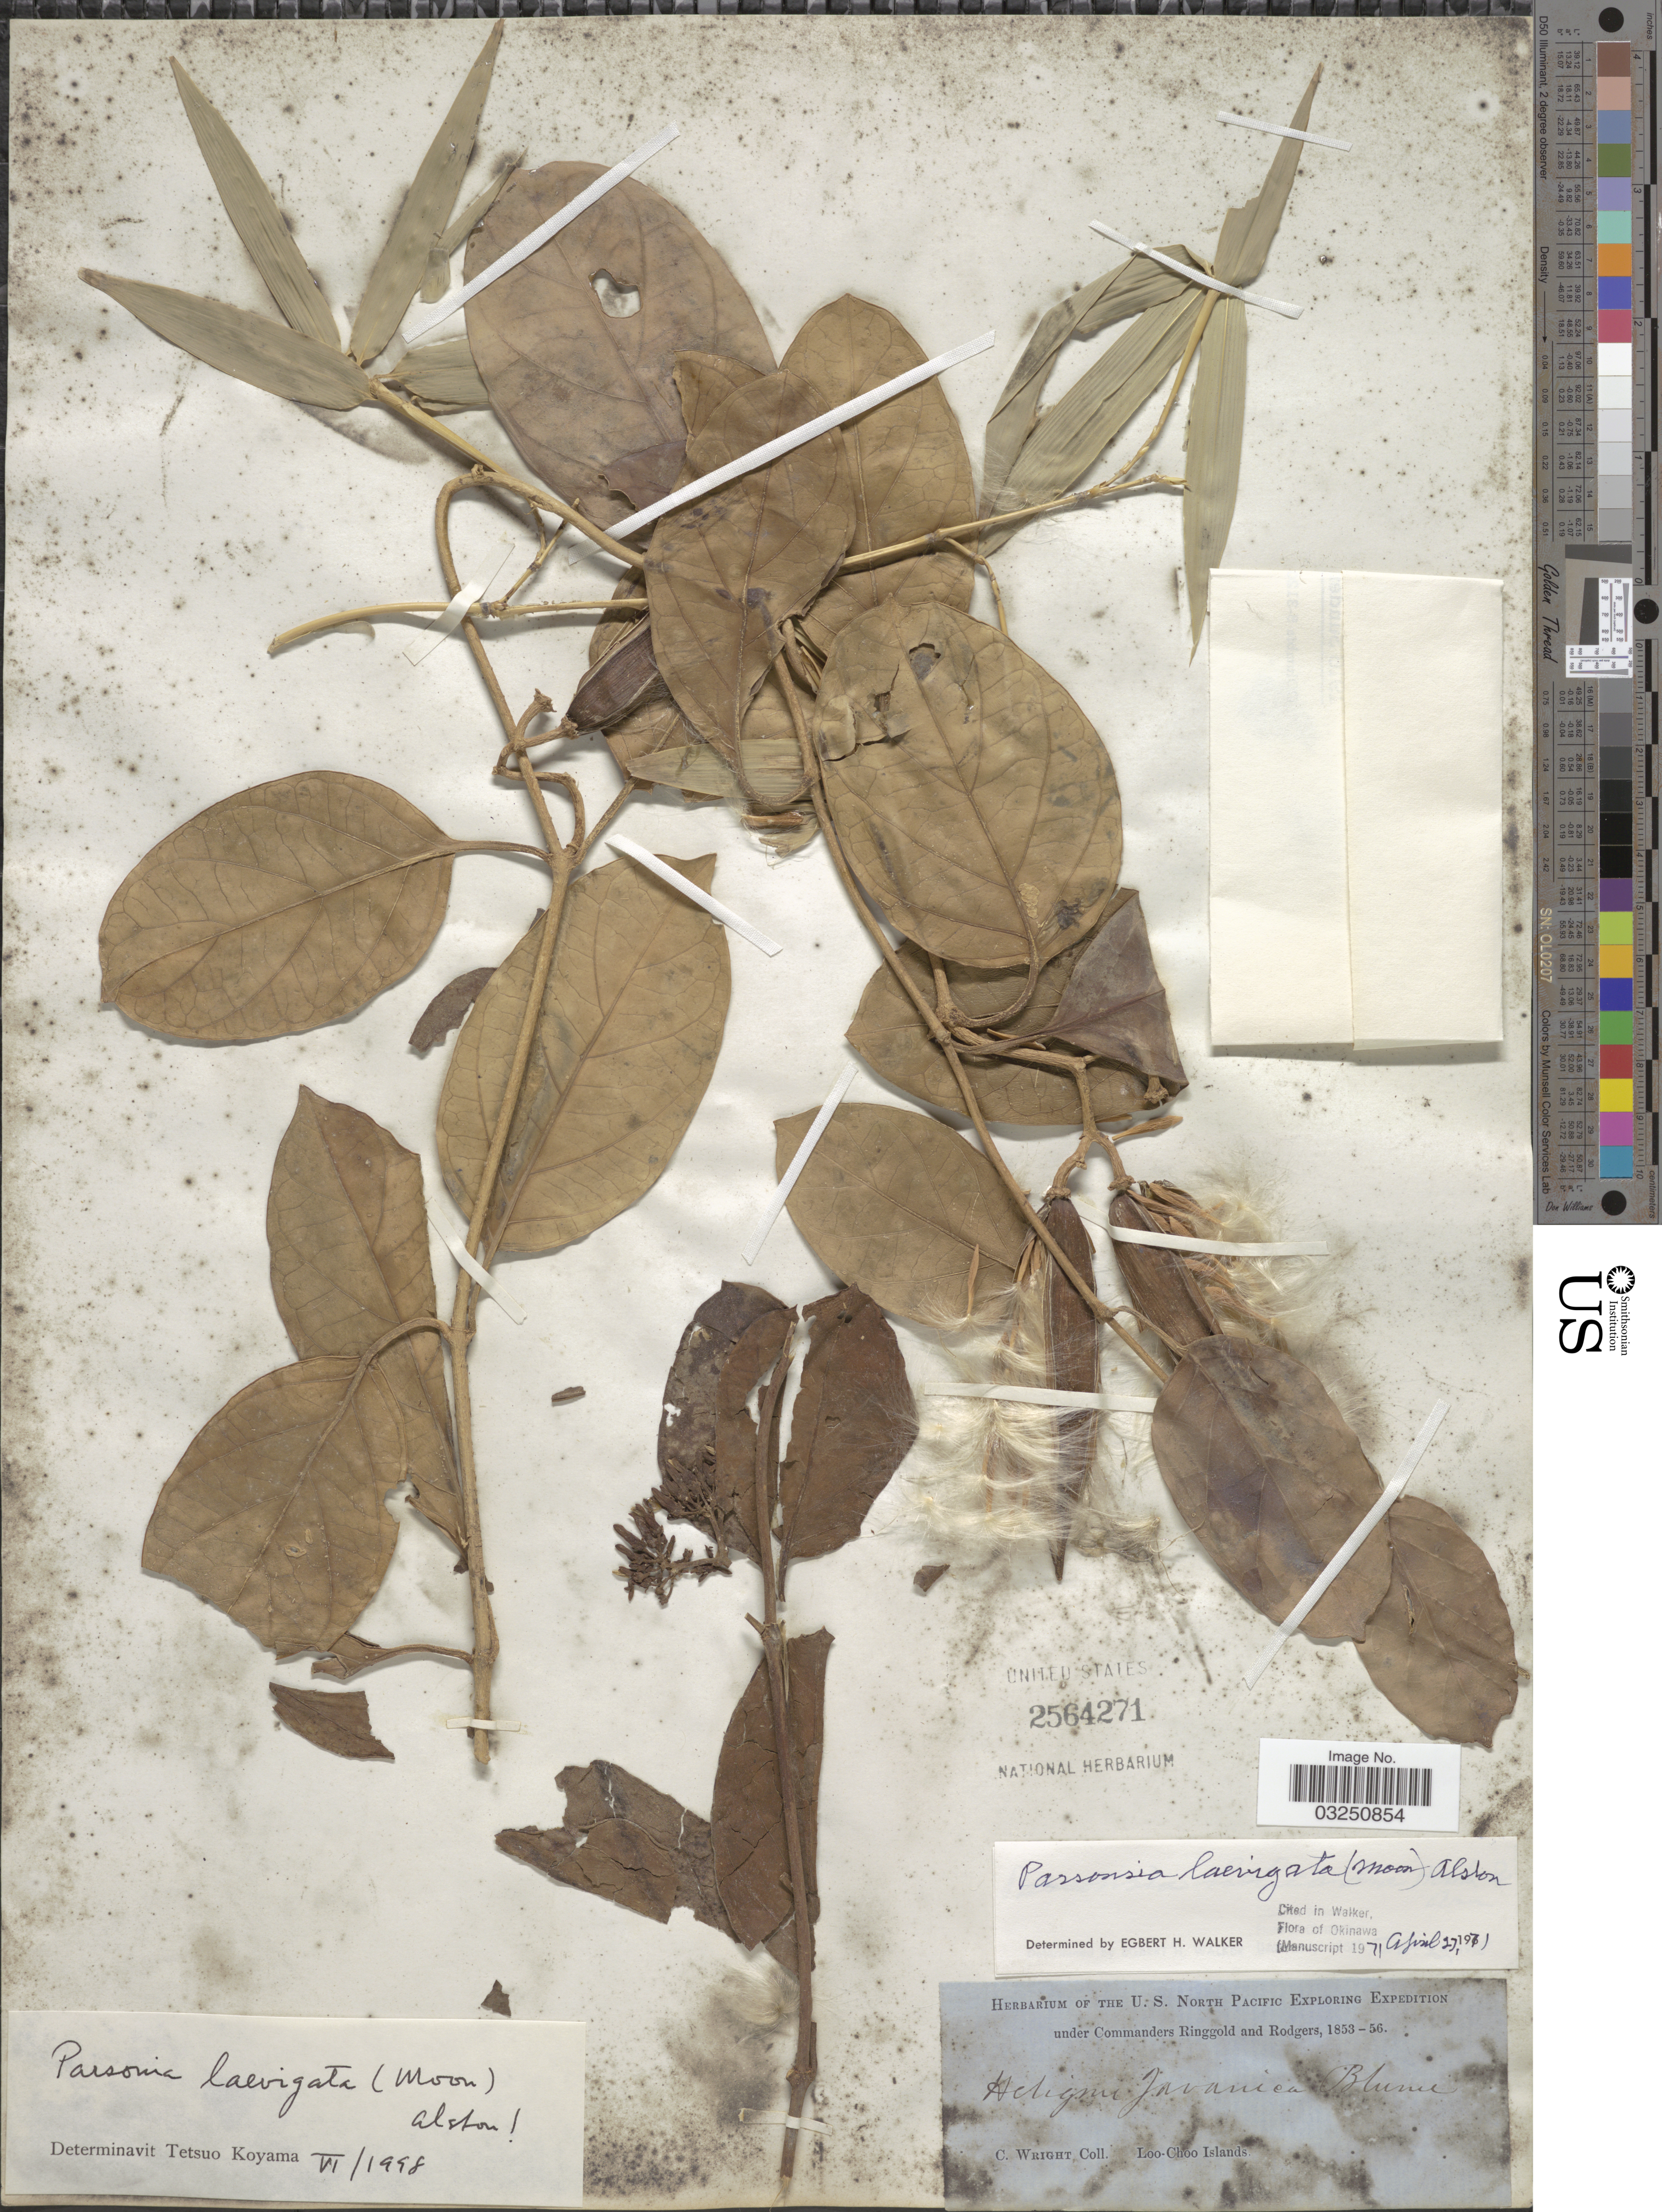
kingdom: Plantae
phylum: Tracheophyta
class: Magnoliopsida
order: Myrtales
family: Lythraceae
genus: Parsonsia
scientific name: Parsonsia laevigata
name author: (K.H. Moon) Alston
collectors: C. Wright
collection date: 1853/1856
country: Japan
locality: Loo-Choo Islands.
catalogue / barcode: US 2564271